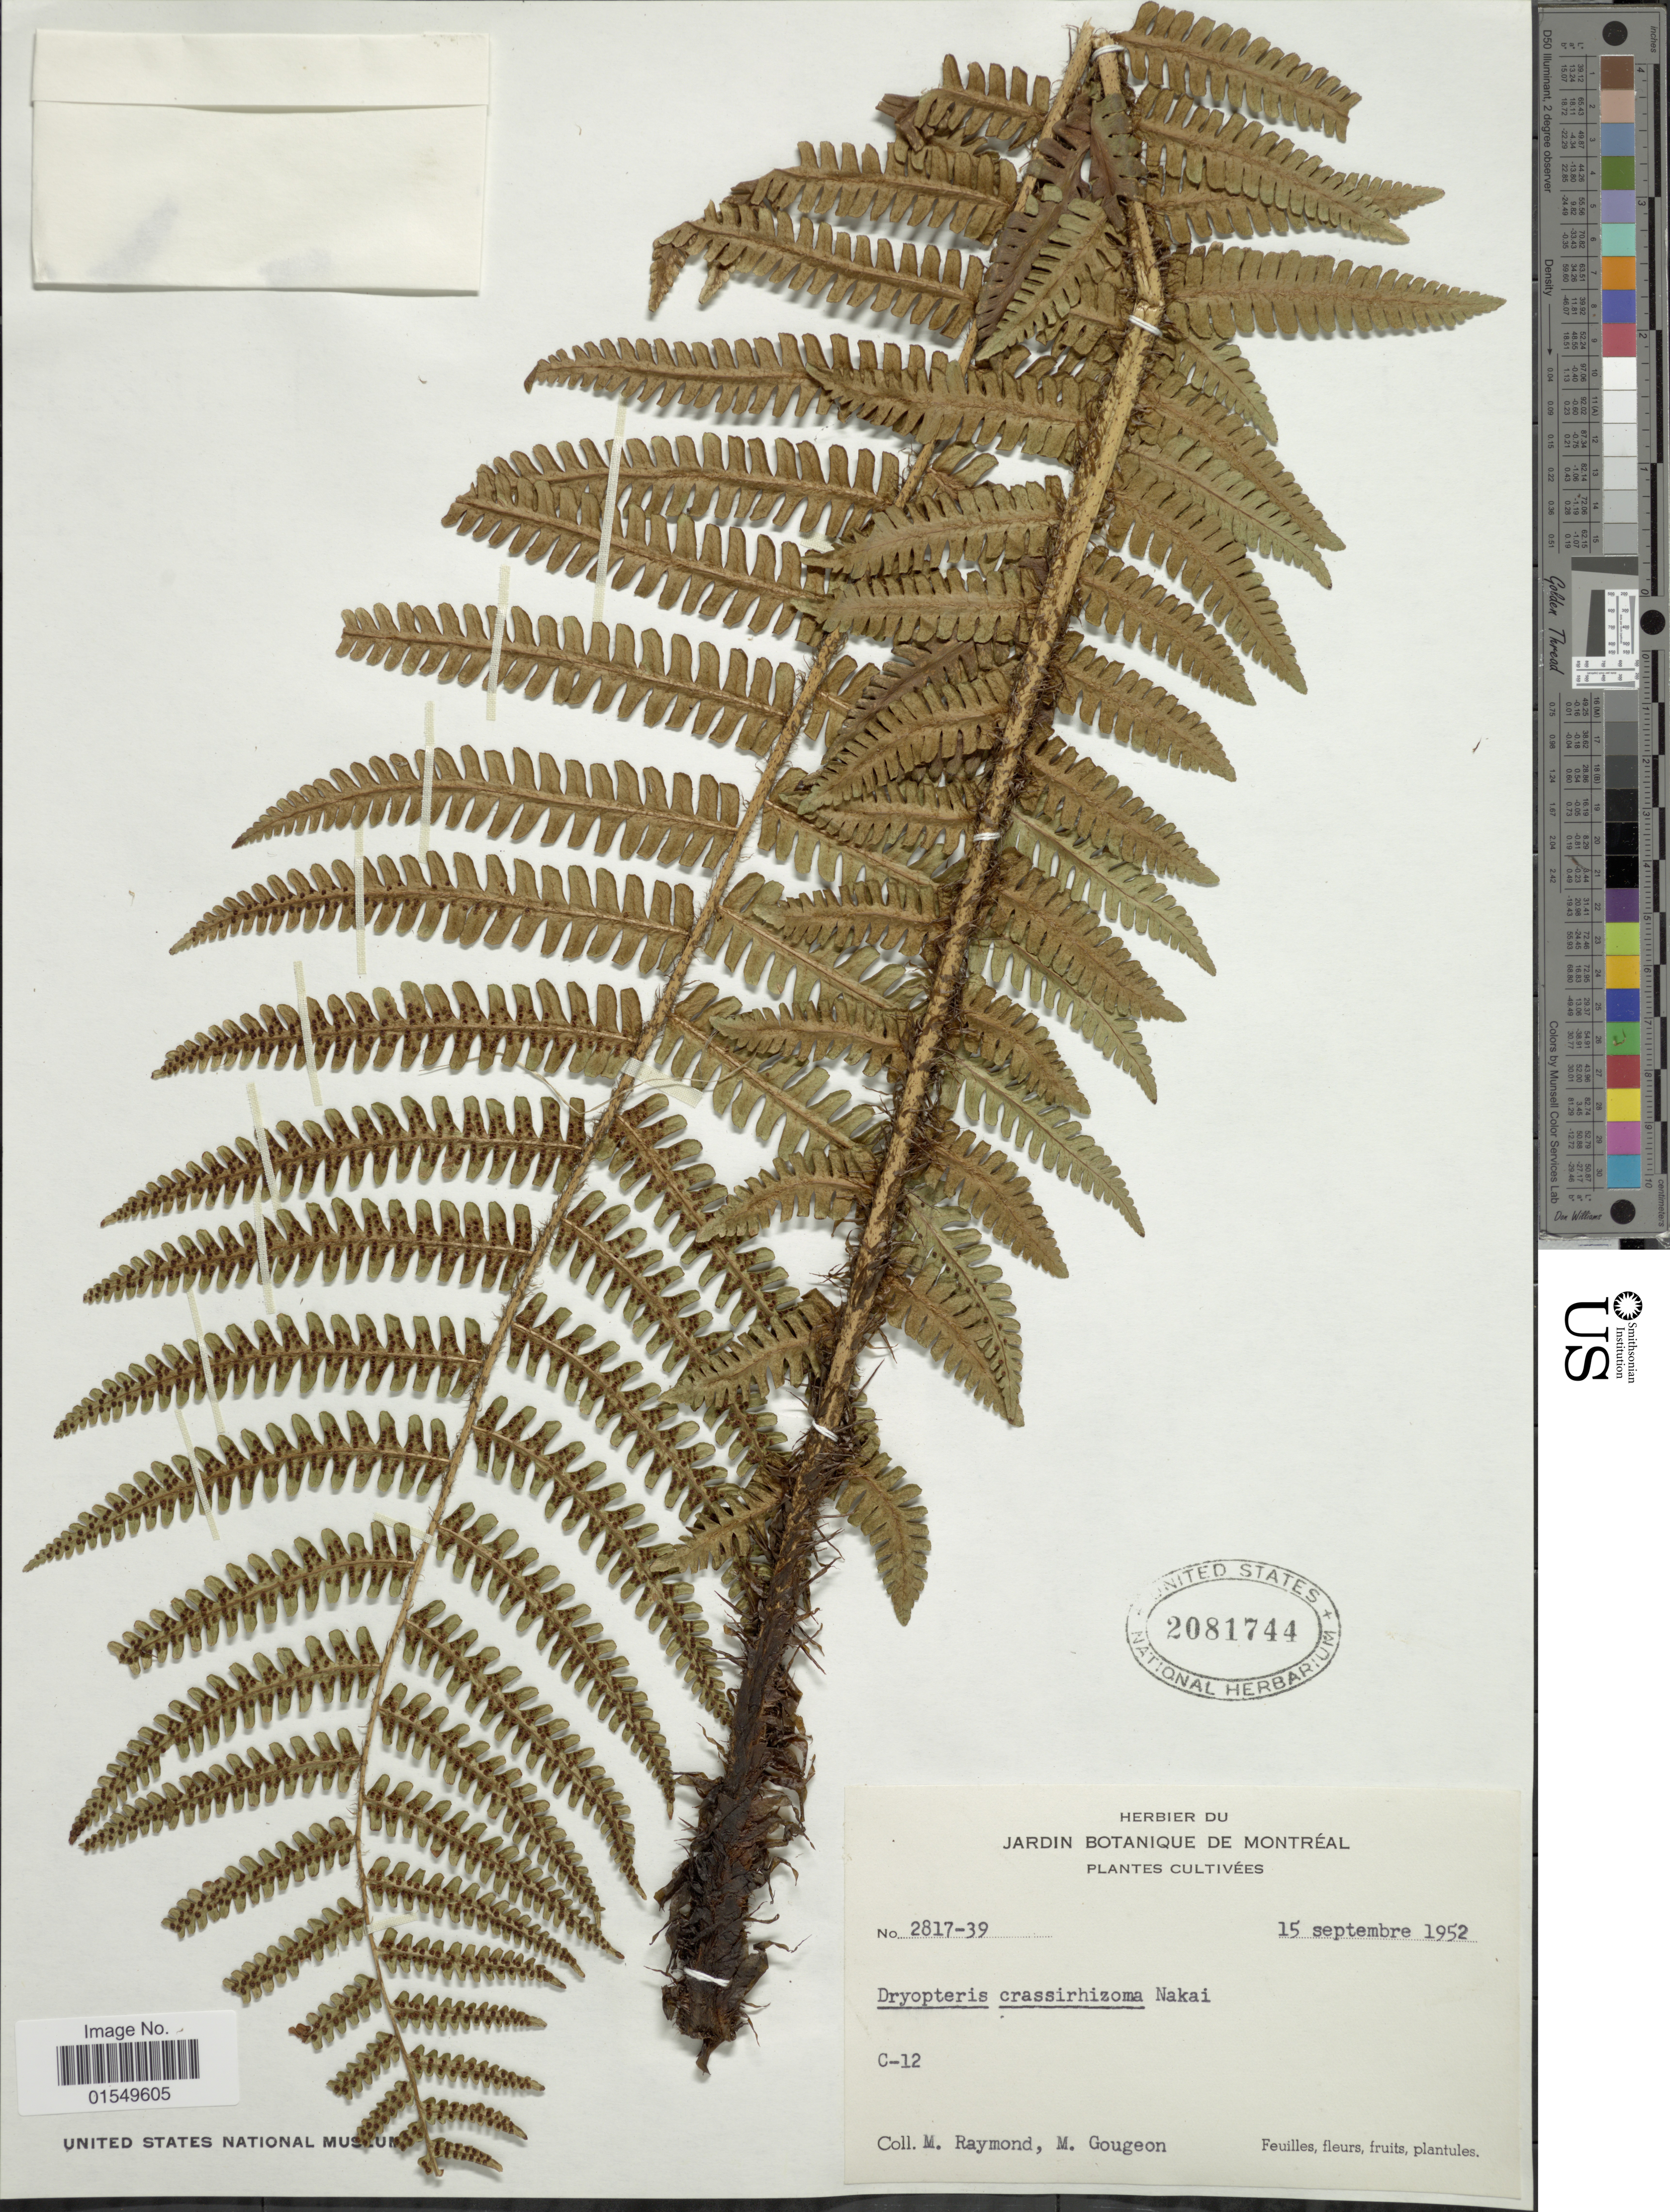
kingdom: Plantae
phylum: Tracheophyta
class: Polypodiopsida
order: Polypodiales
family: Dryopteridaceae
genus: Dryopteris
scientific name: Dryopteris crassirhizoma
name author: Nakai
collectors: M. Raymond & M. Gougeon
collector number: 2817-39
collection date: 1952-09-15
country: Canada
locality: C-12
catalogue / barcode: US 2081744